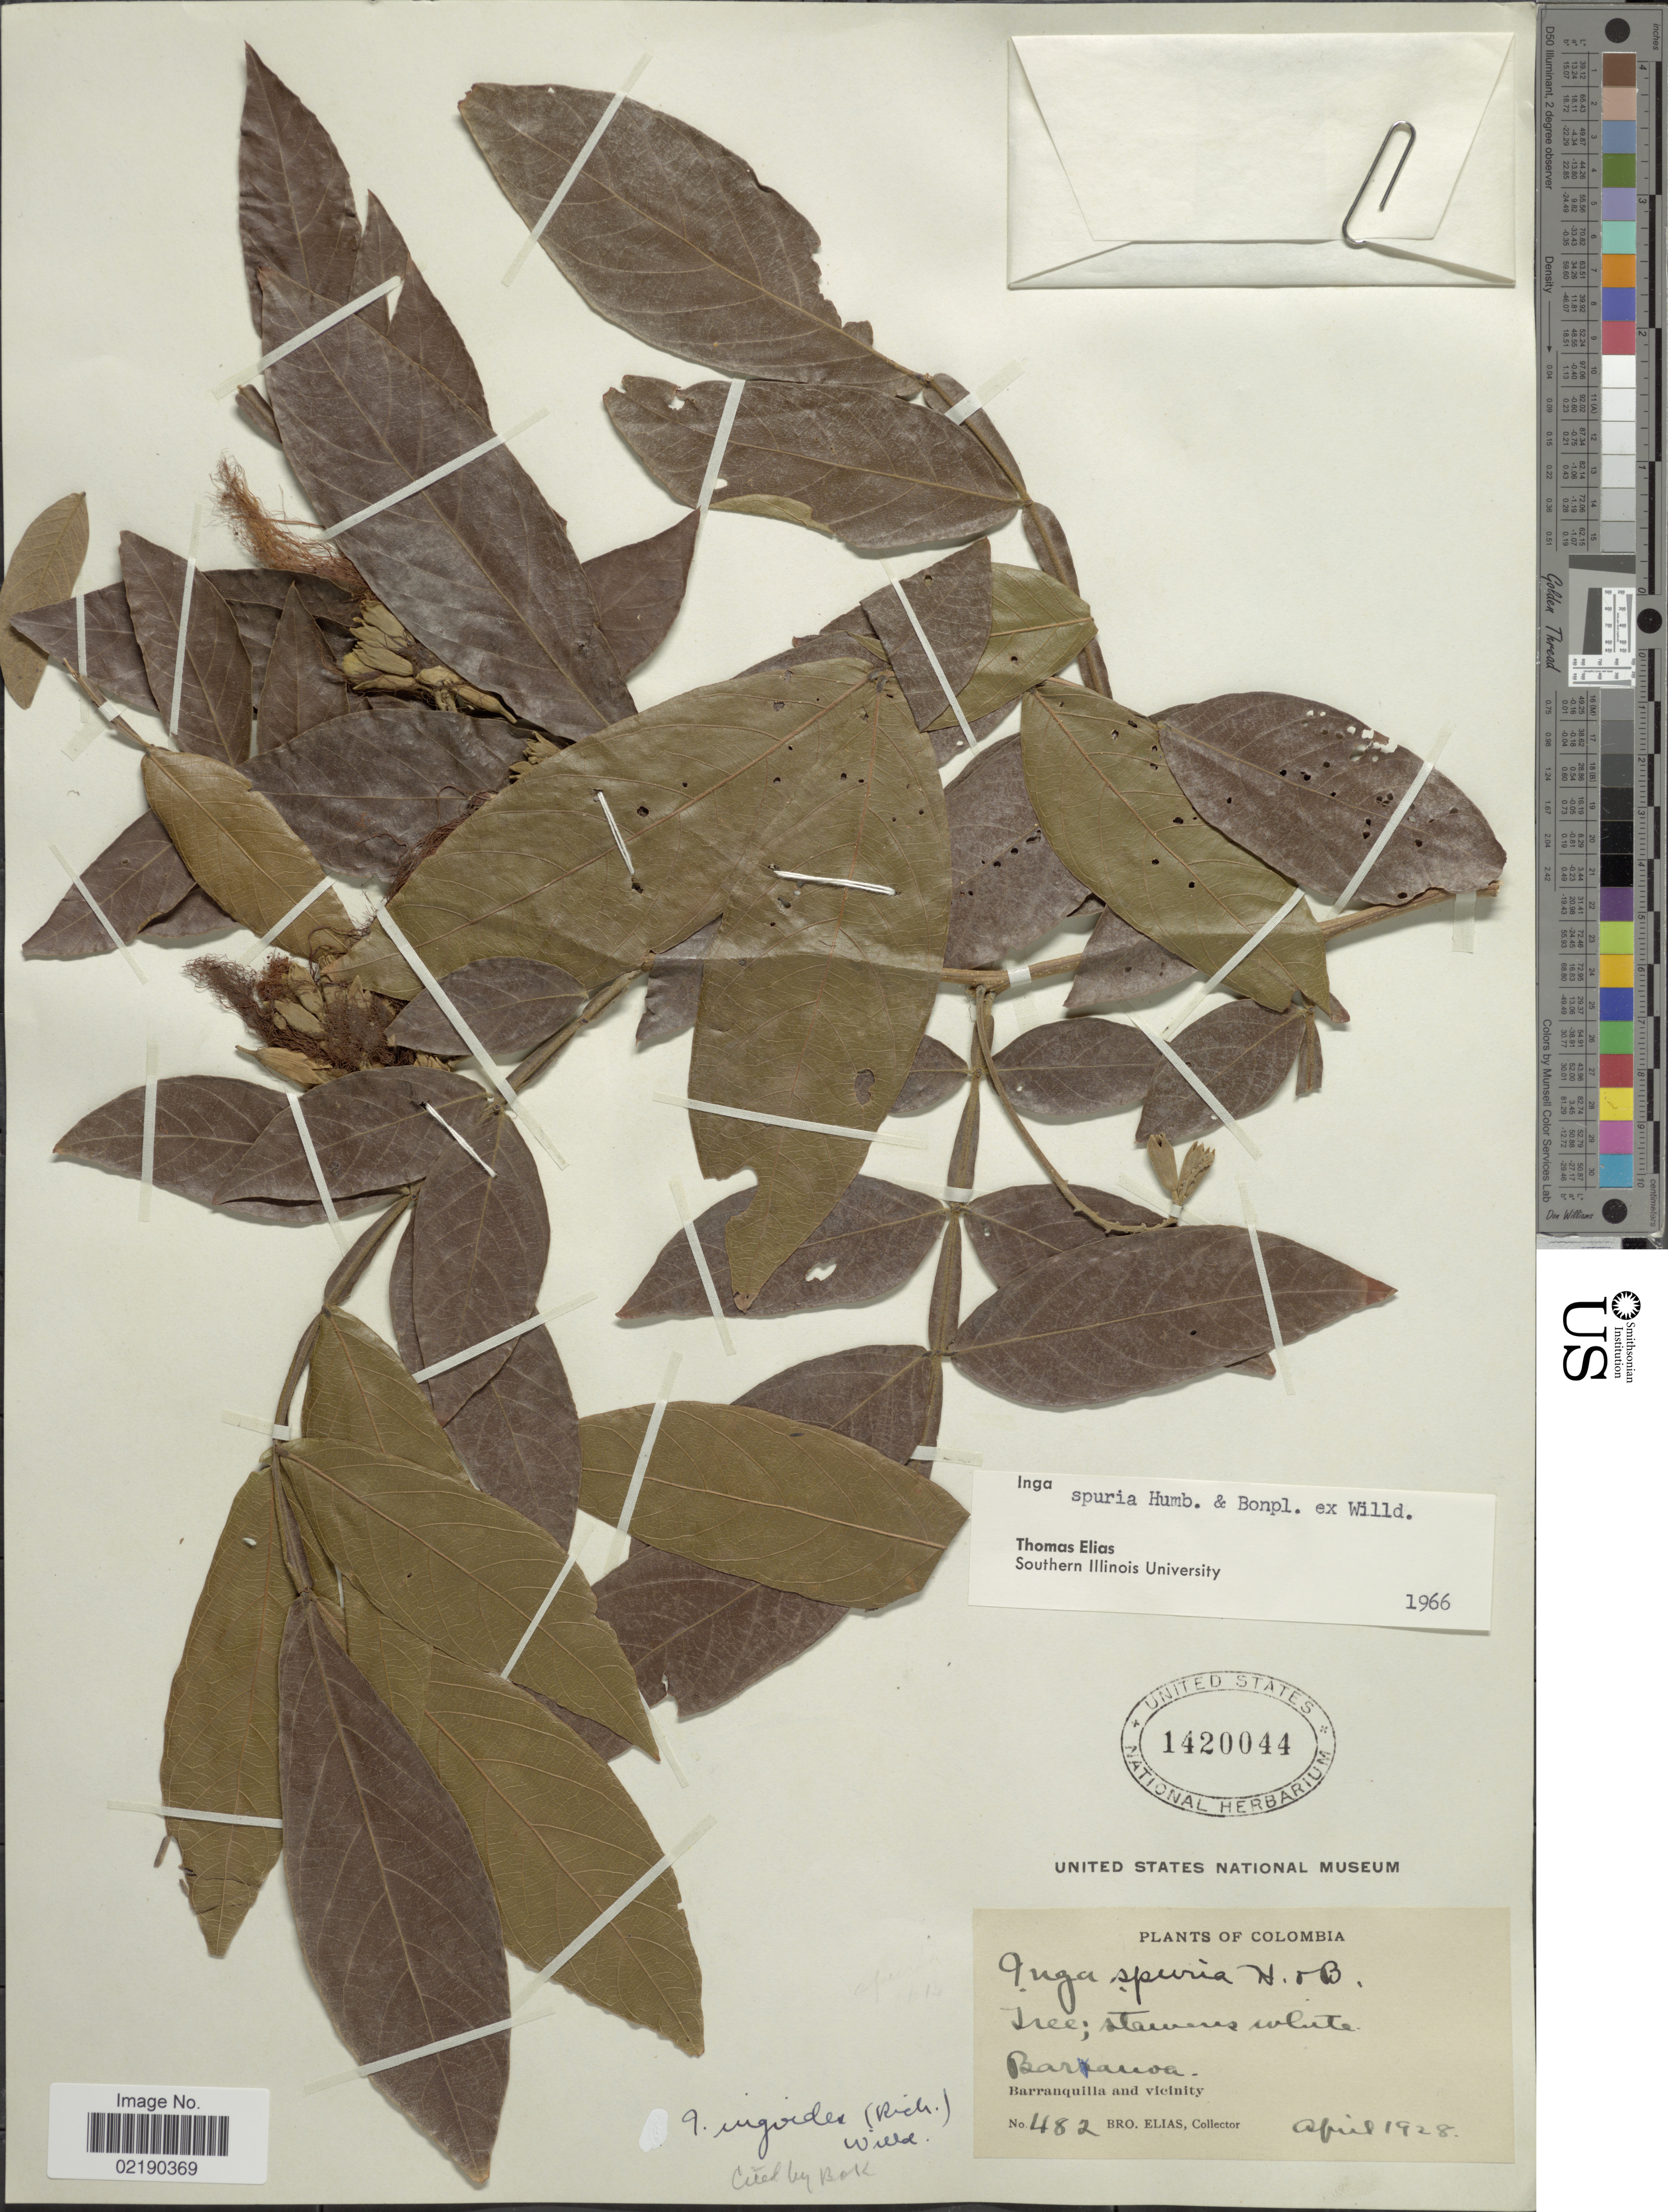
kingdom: Plantae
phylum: Tracheophyta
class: Magnoliopsida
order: Fabales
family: Fabaceae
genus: Inga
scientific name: Inga vera subsp. vera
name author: Willd.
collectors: Bro. Elias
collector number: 482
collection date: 1928-04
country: Colombia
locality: Baranca. Barranquilla and vicinity.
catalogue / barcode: US 1420044